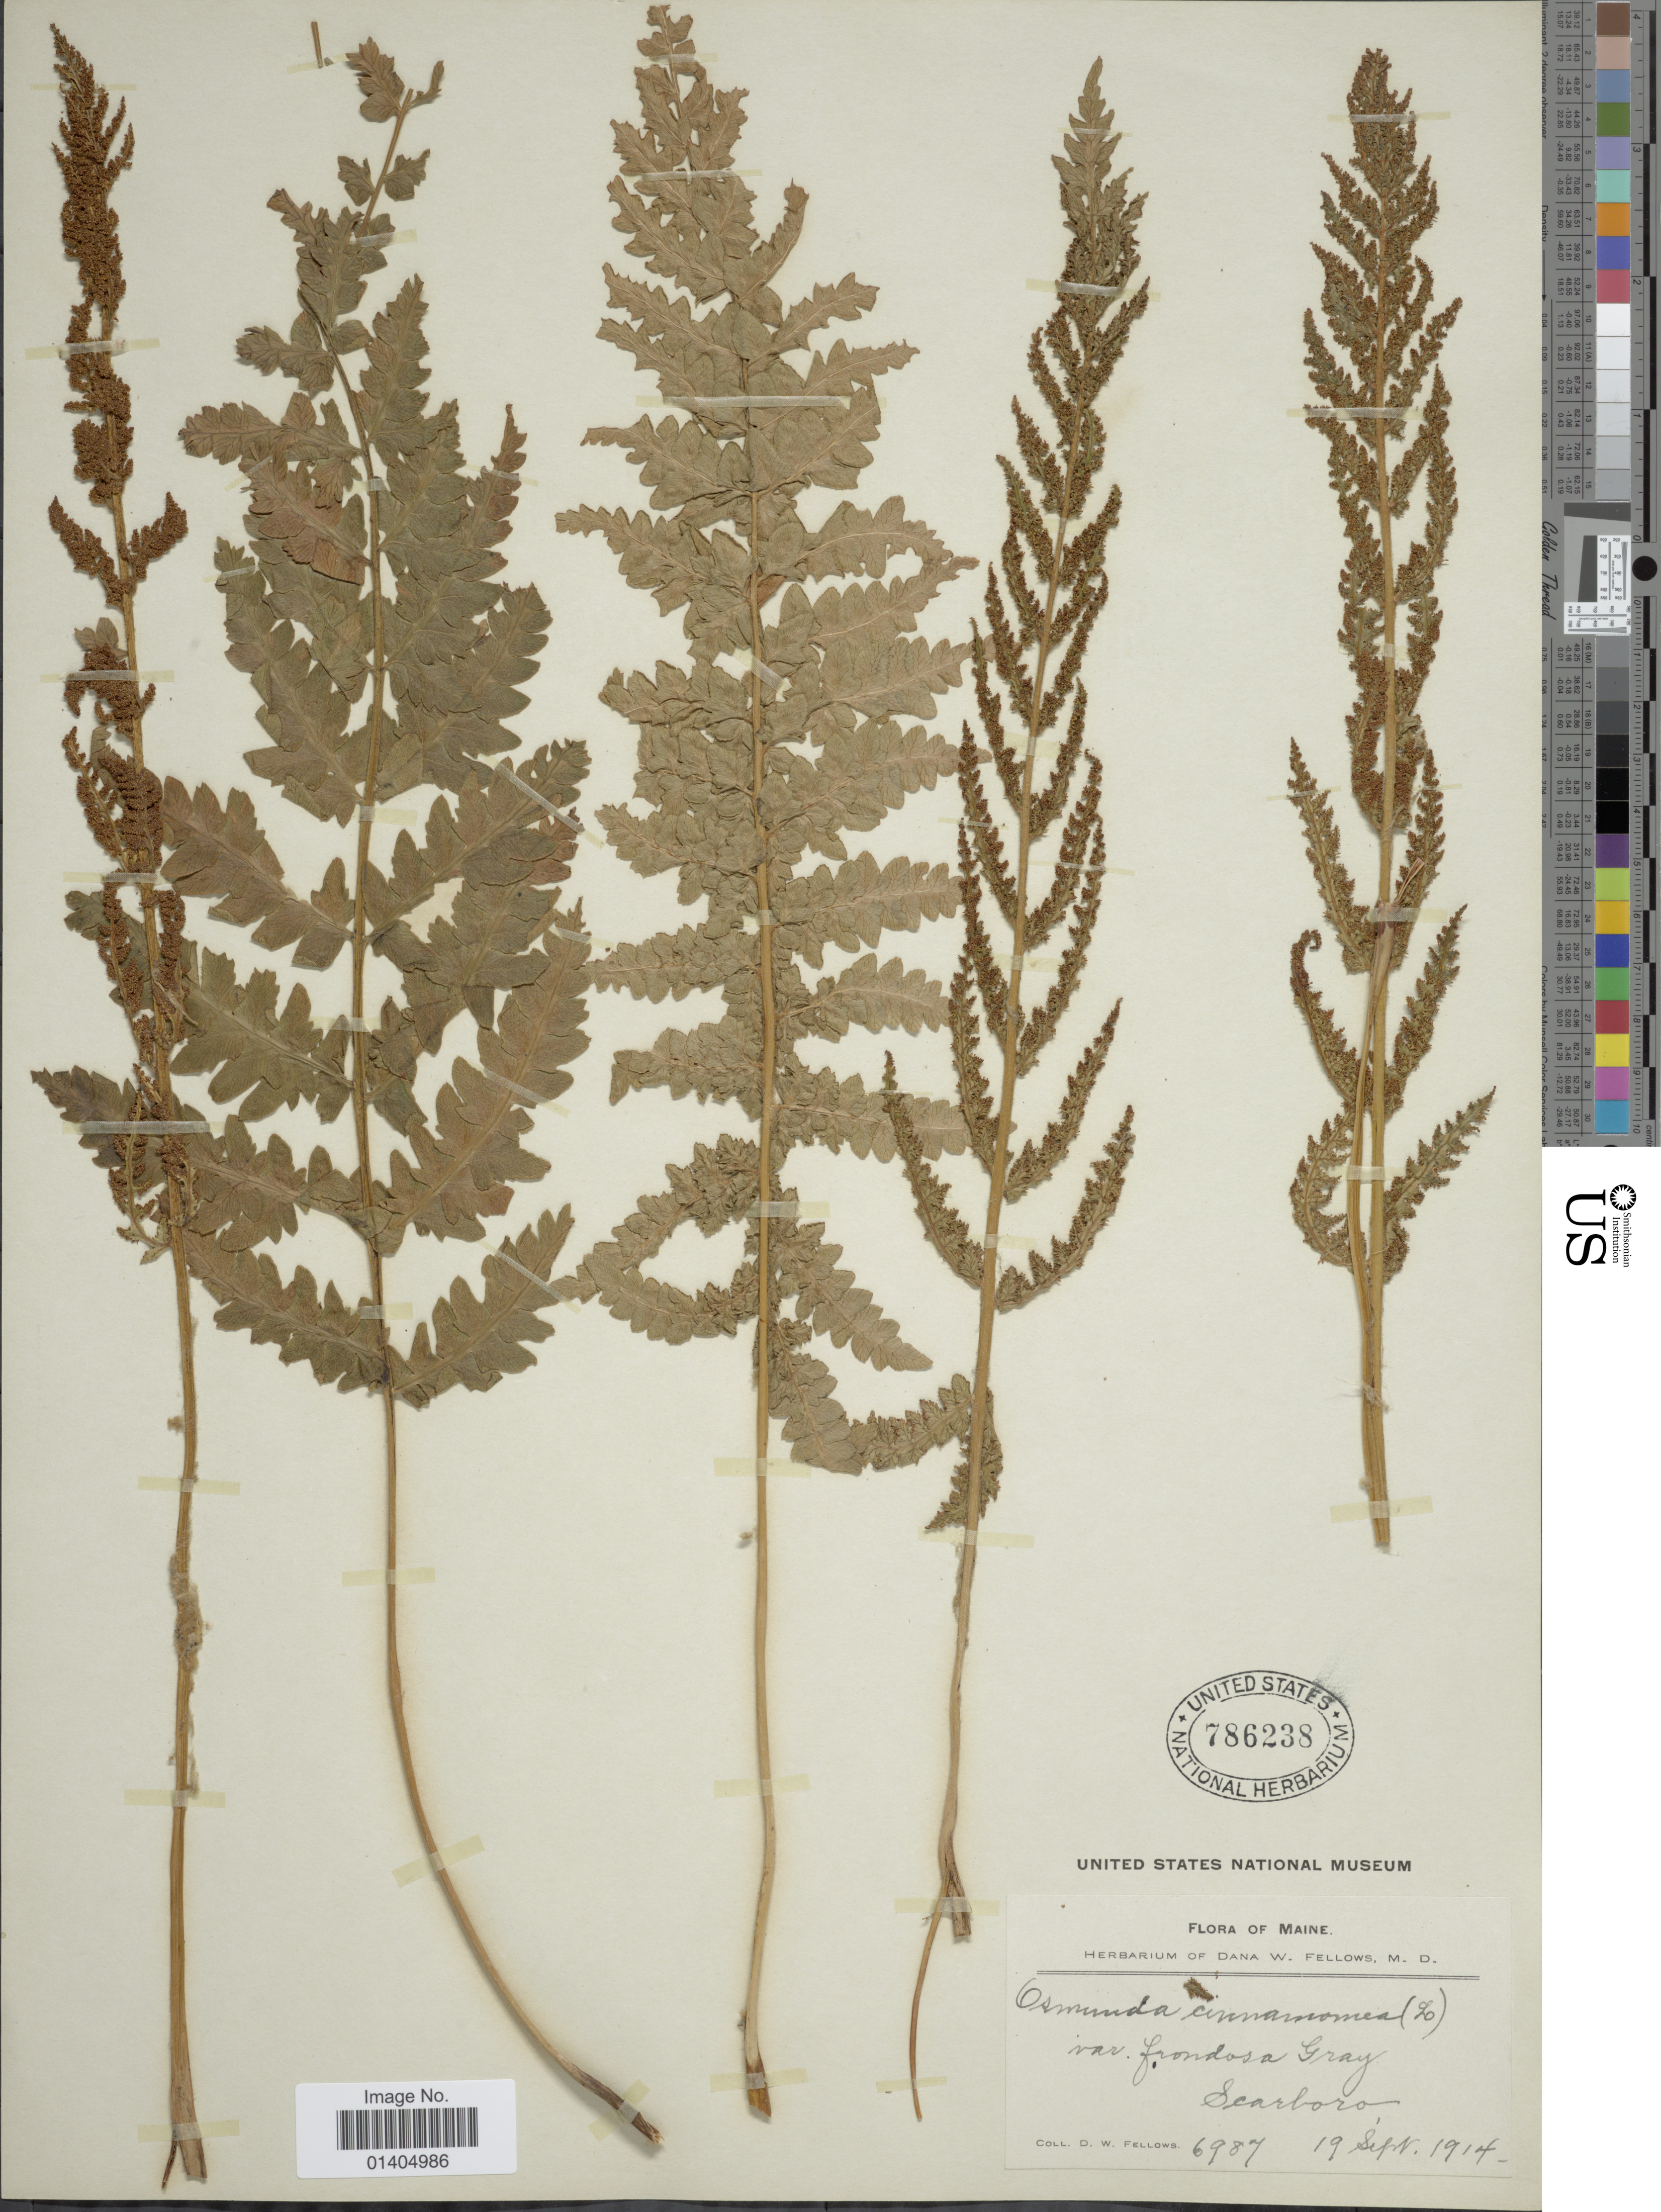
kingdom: Plantae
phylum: Tracheophyta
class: Polypodiopsida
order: Osmundales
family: Osmundaceae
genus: Osmundastrum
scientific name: Osmundastrum cinnamomeum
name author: (L.) C. Presl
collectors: D. W. Fellows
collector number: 6987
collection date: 1914-09-19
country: United States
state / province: Maine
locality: Scarborough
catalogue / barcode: US 786238